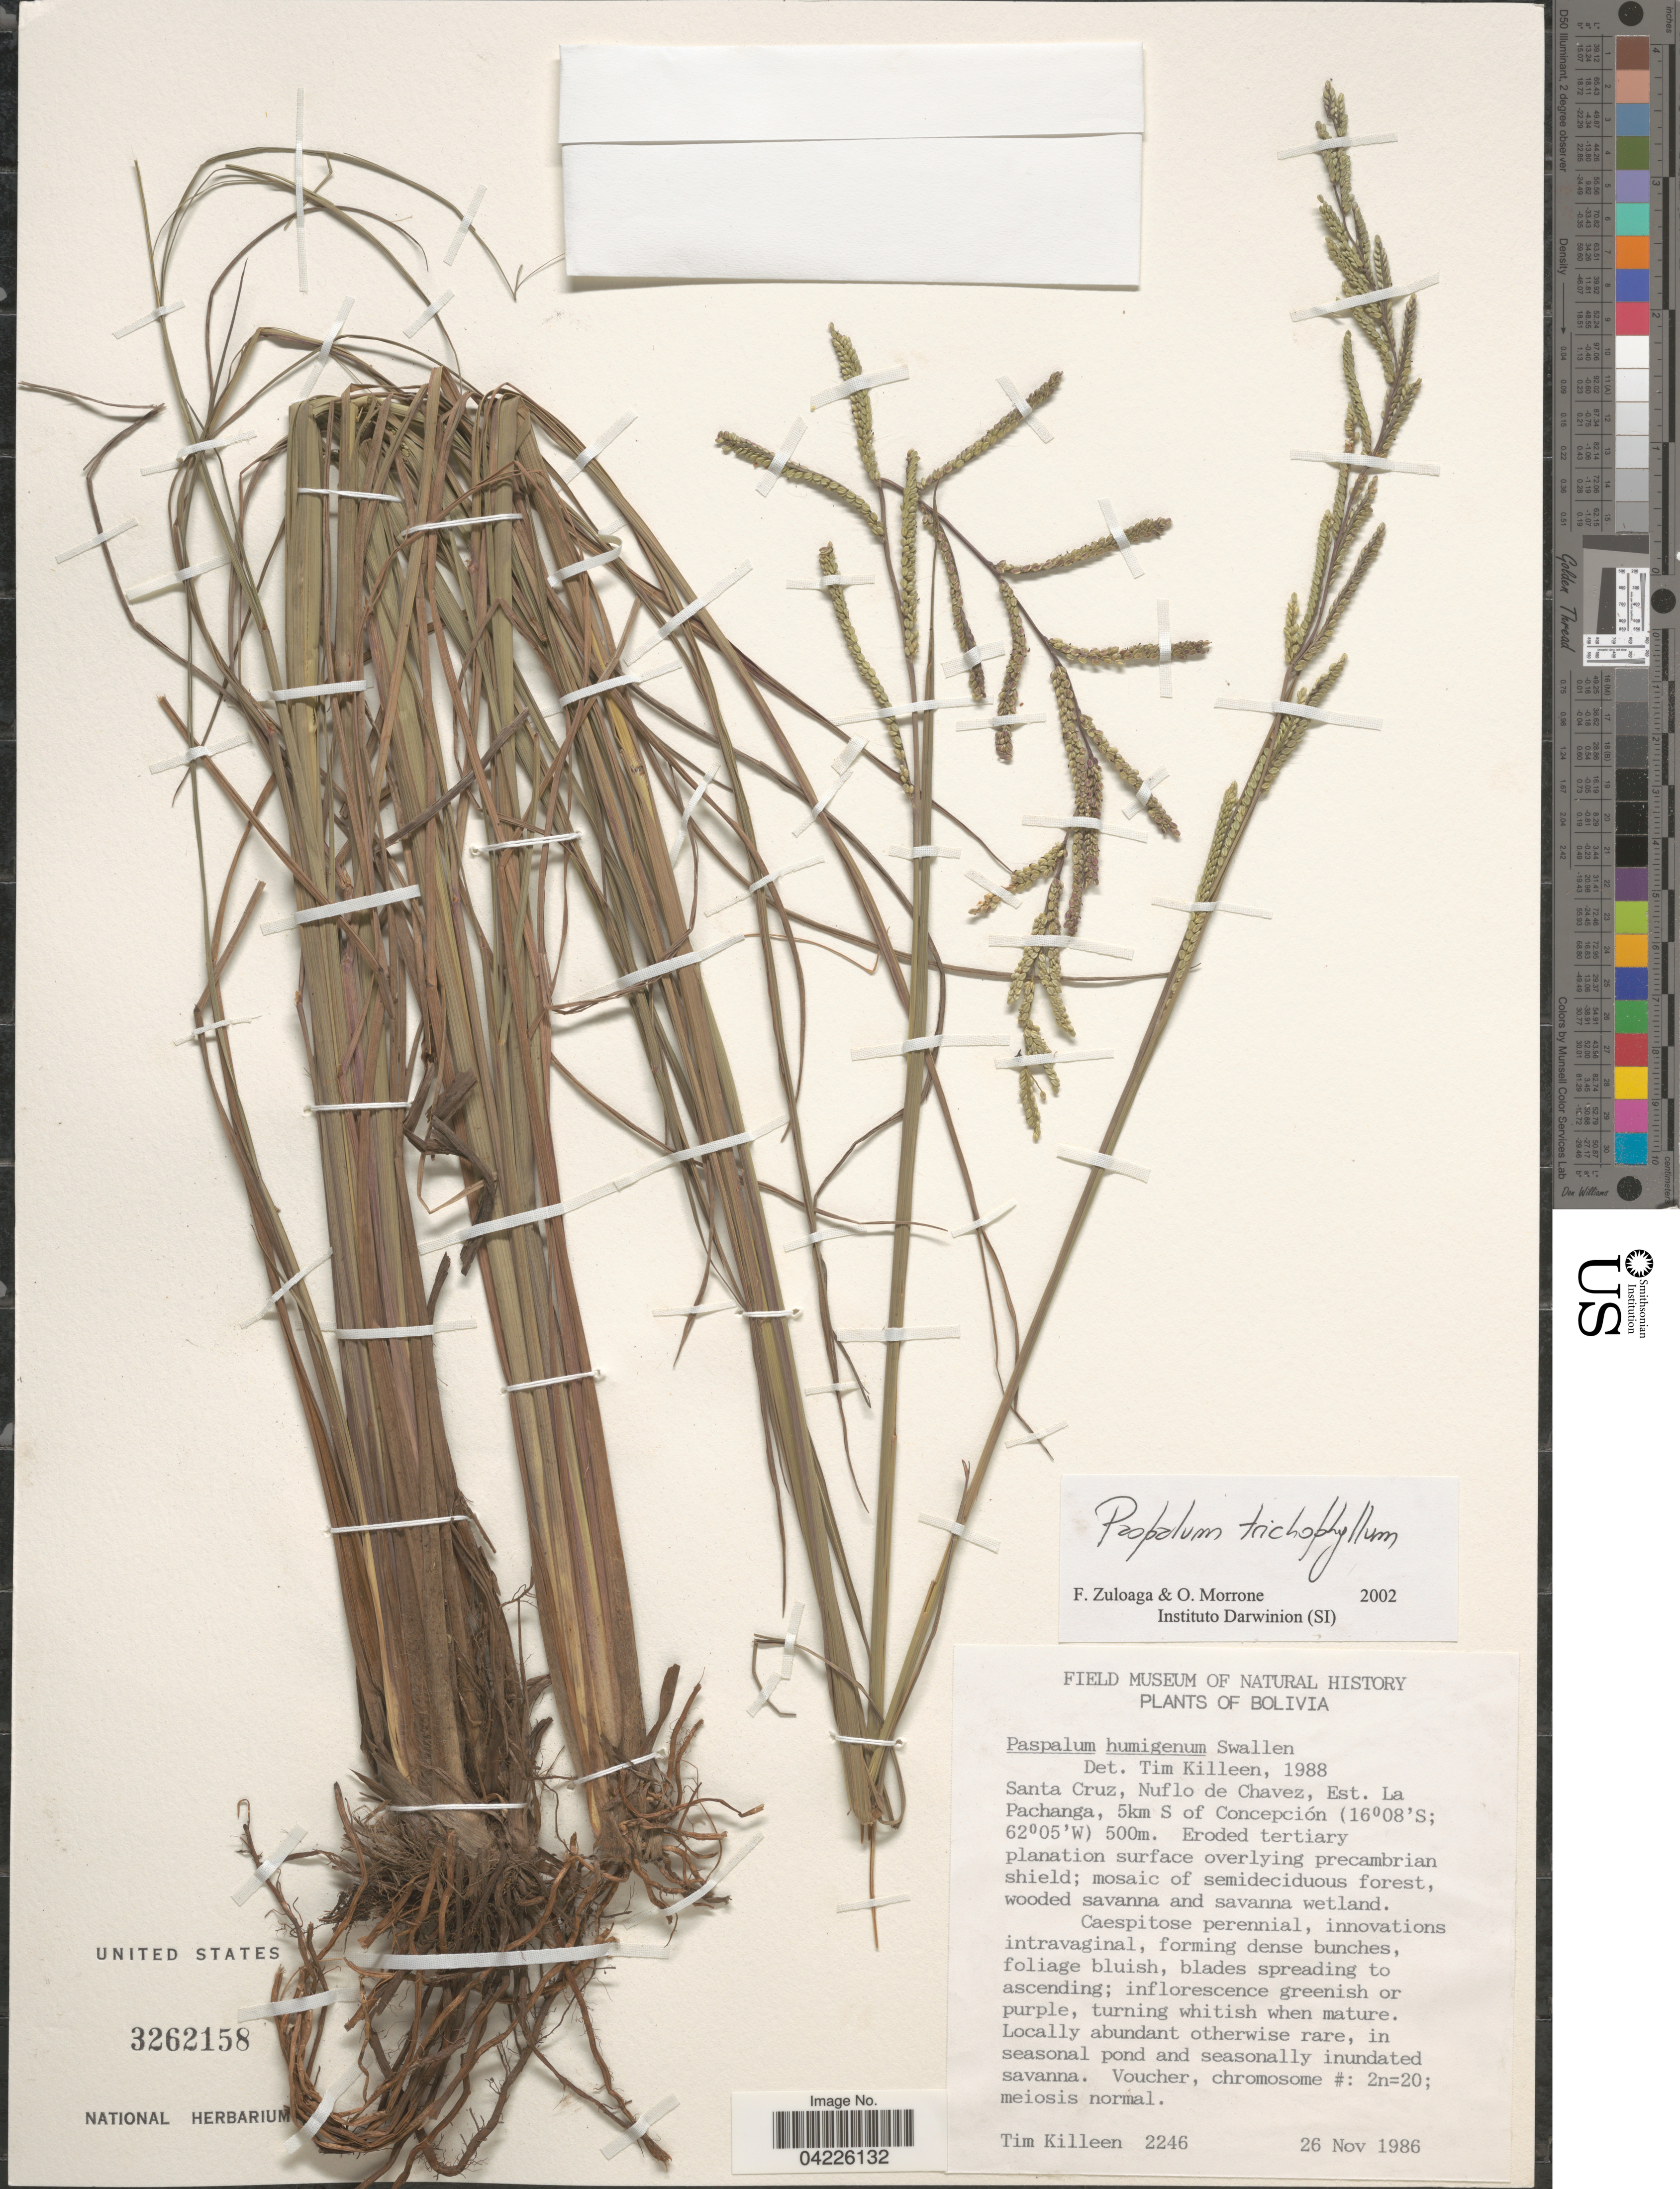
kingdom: Plantae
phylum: Tracheophyta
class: Liliopsida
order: Poales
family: Poaceae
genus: Paspalum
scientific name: Paspalum trichophyllum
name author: Henr.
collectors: T. J. Killeen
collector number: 2246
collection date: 1986-11-26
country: Bolivia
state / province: Santa Cruz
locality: Santa Cruz, Nuflo de Chavez, Est. La Pachanga, 5km S of Concepción.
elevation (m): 500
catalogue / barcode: US 3262158